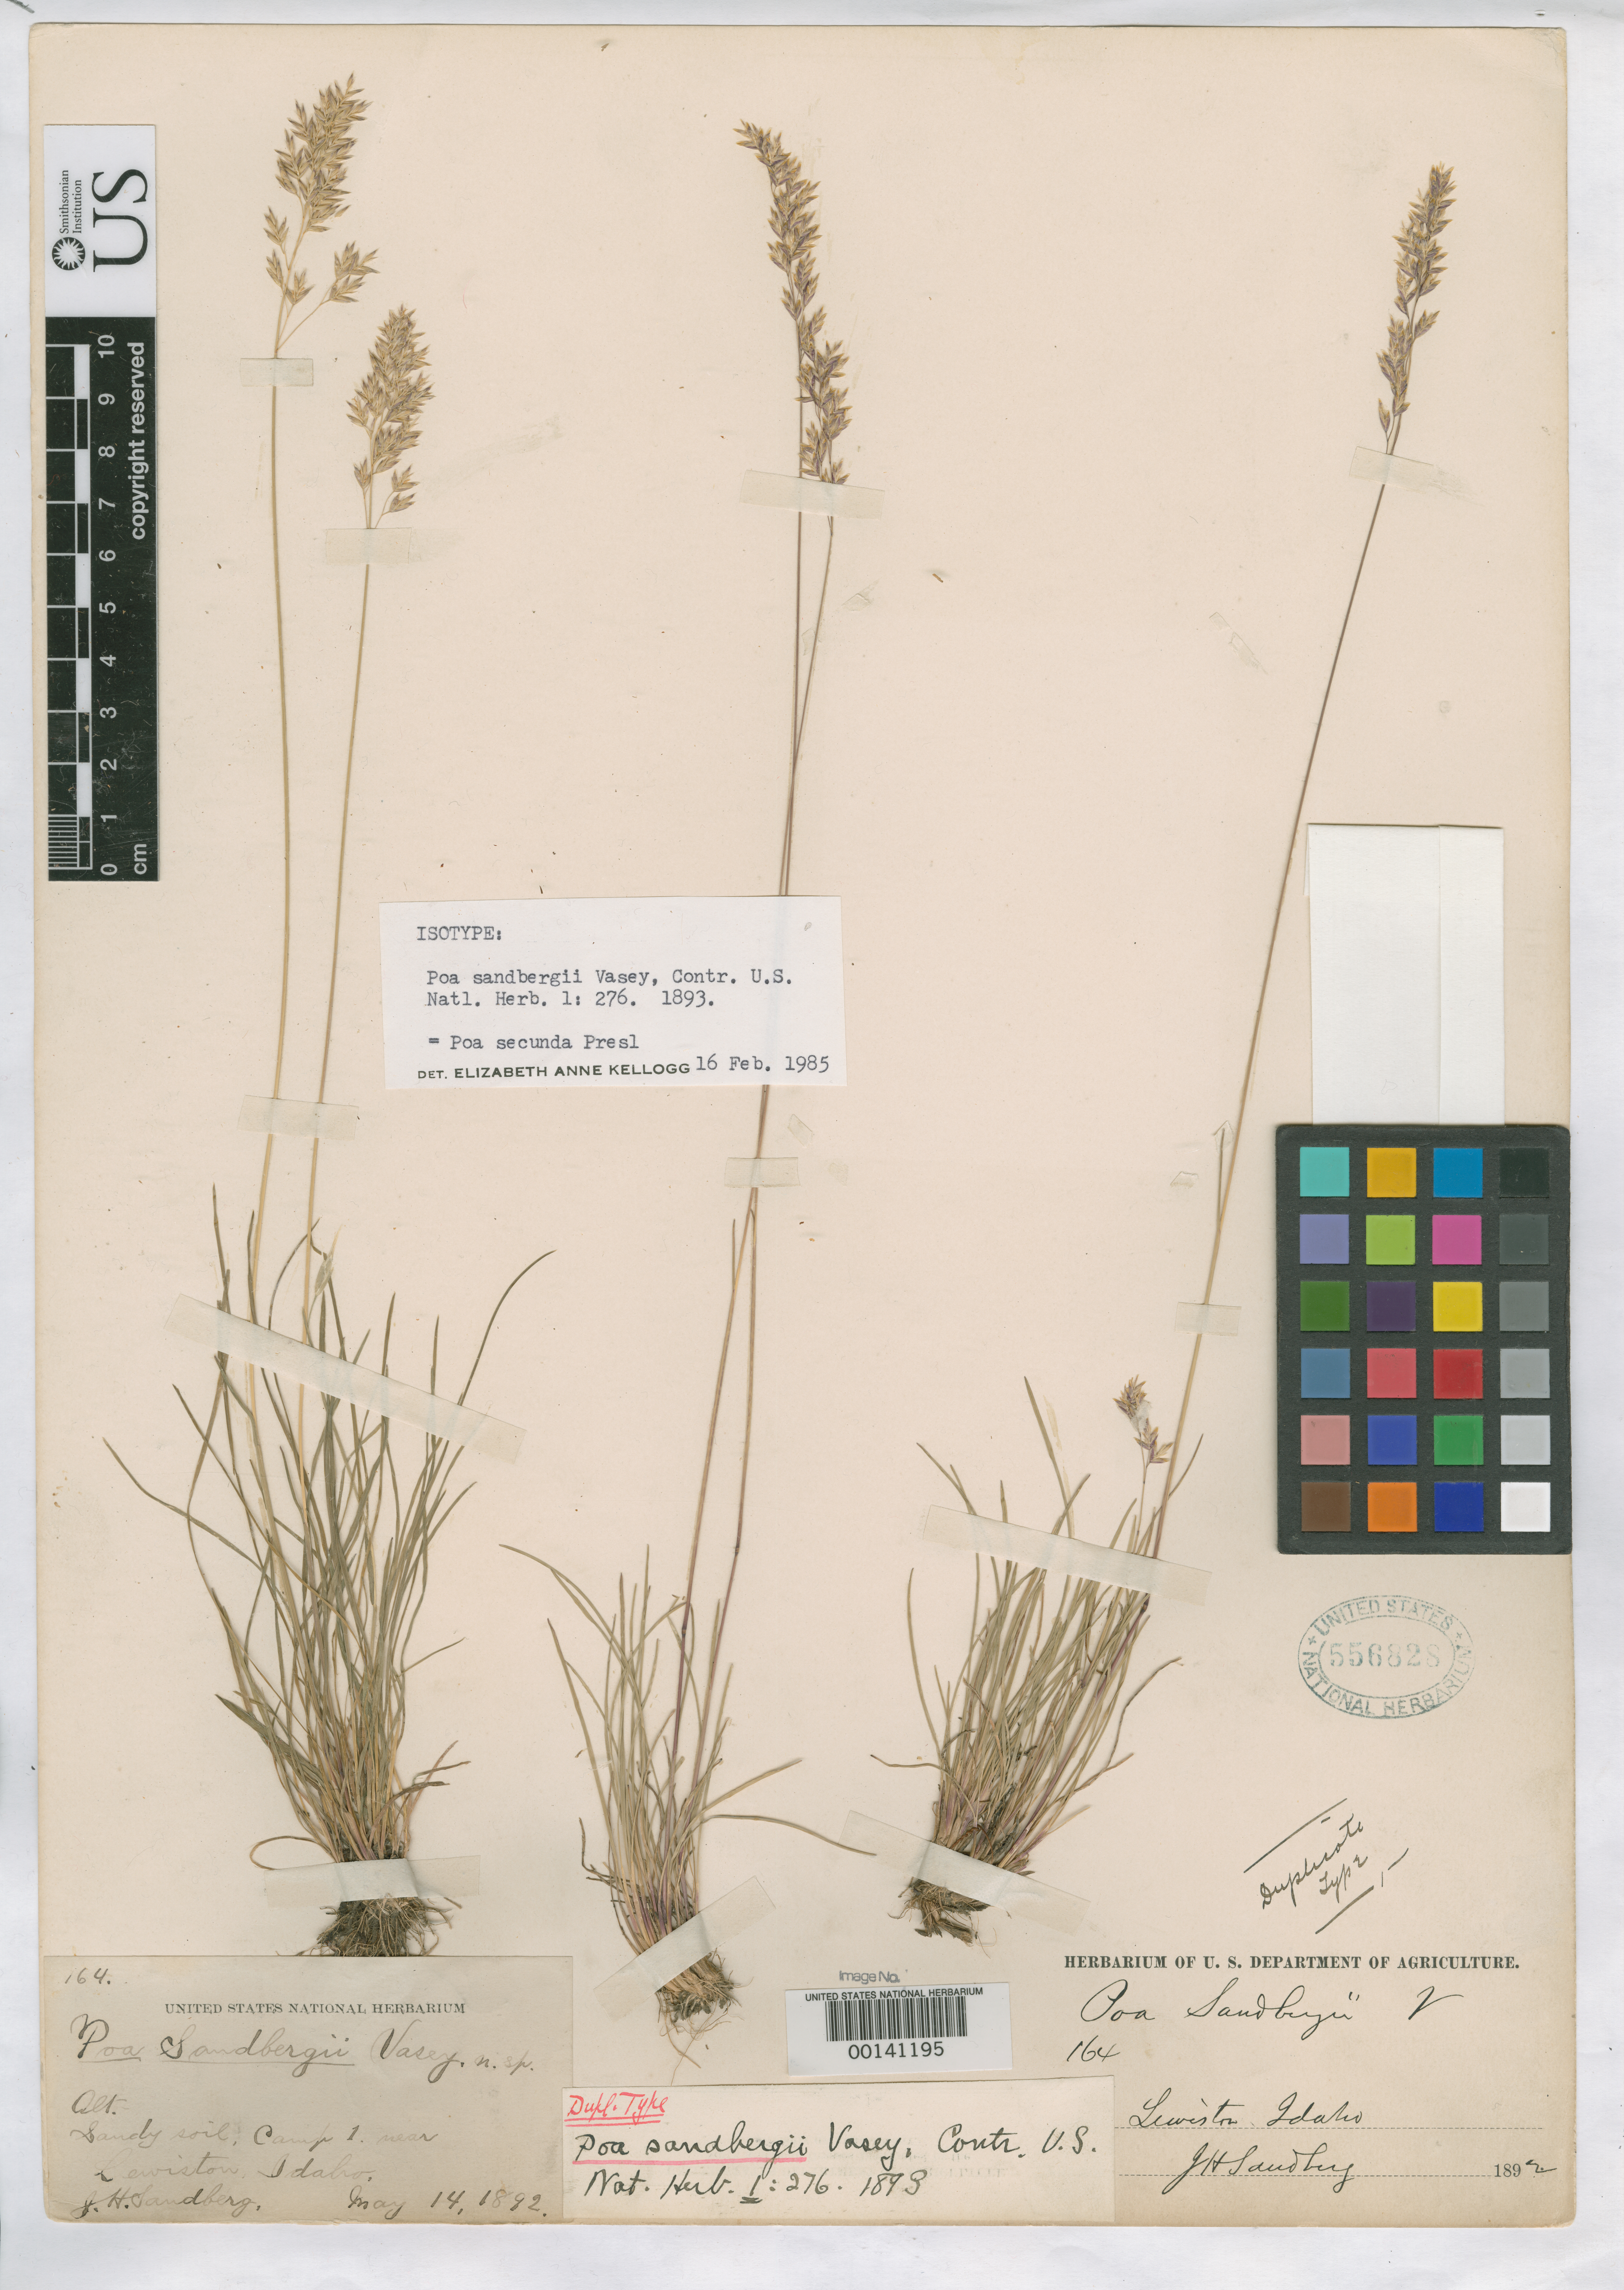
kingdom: Plantae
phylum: Tracheophyta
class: Liliopsida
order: Poales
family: Poaceae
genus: Poa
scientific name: Poa sandbergii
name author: Vasey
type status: Isotype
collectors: J. H. Sandberg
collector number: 164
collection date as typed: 14 May 1892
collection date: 1892-05-14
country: United States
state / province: Idaho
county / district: Nez Perce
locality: Camp 1, near Lewiston.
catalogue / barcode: US 556828